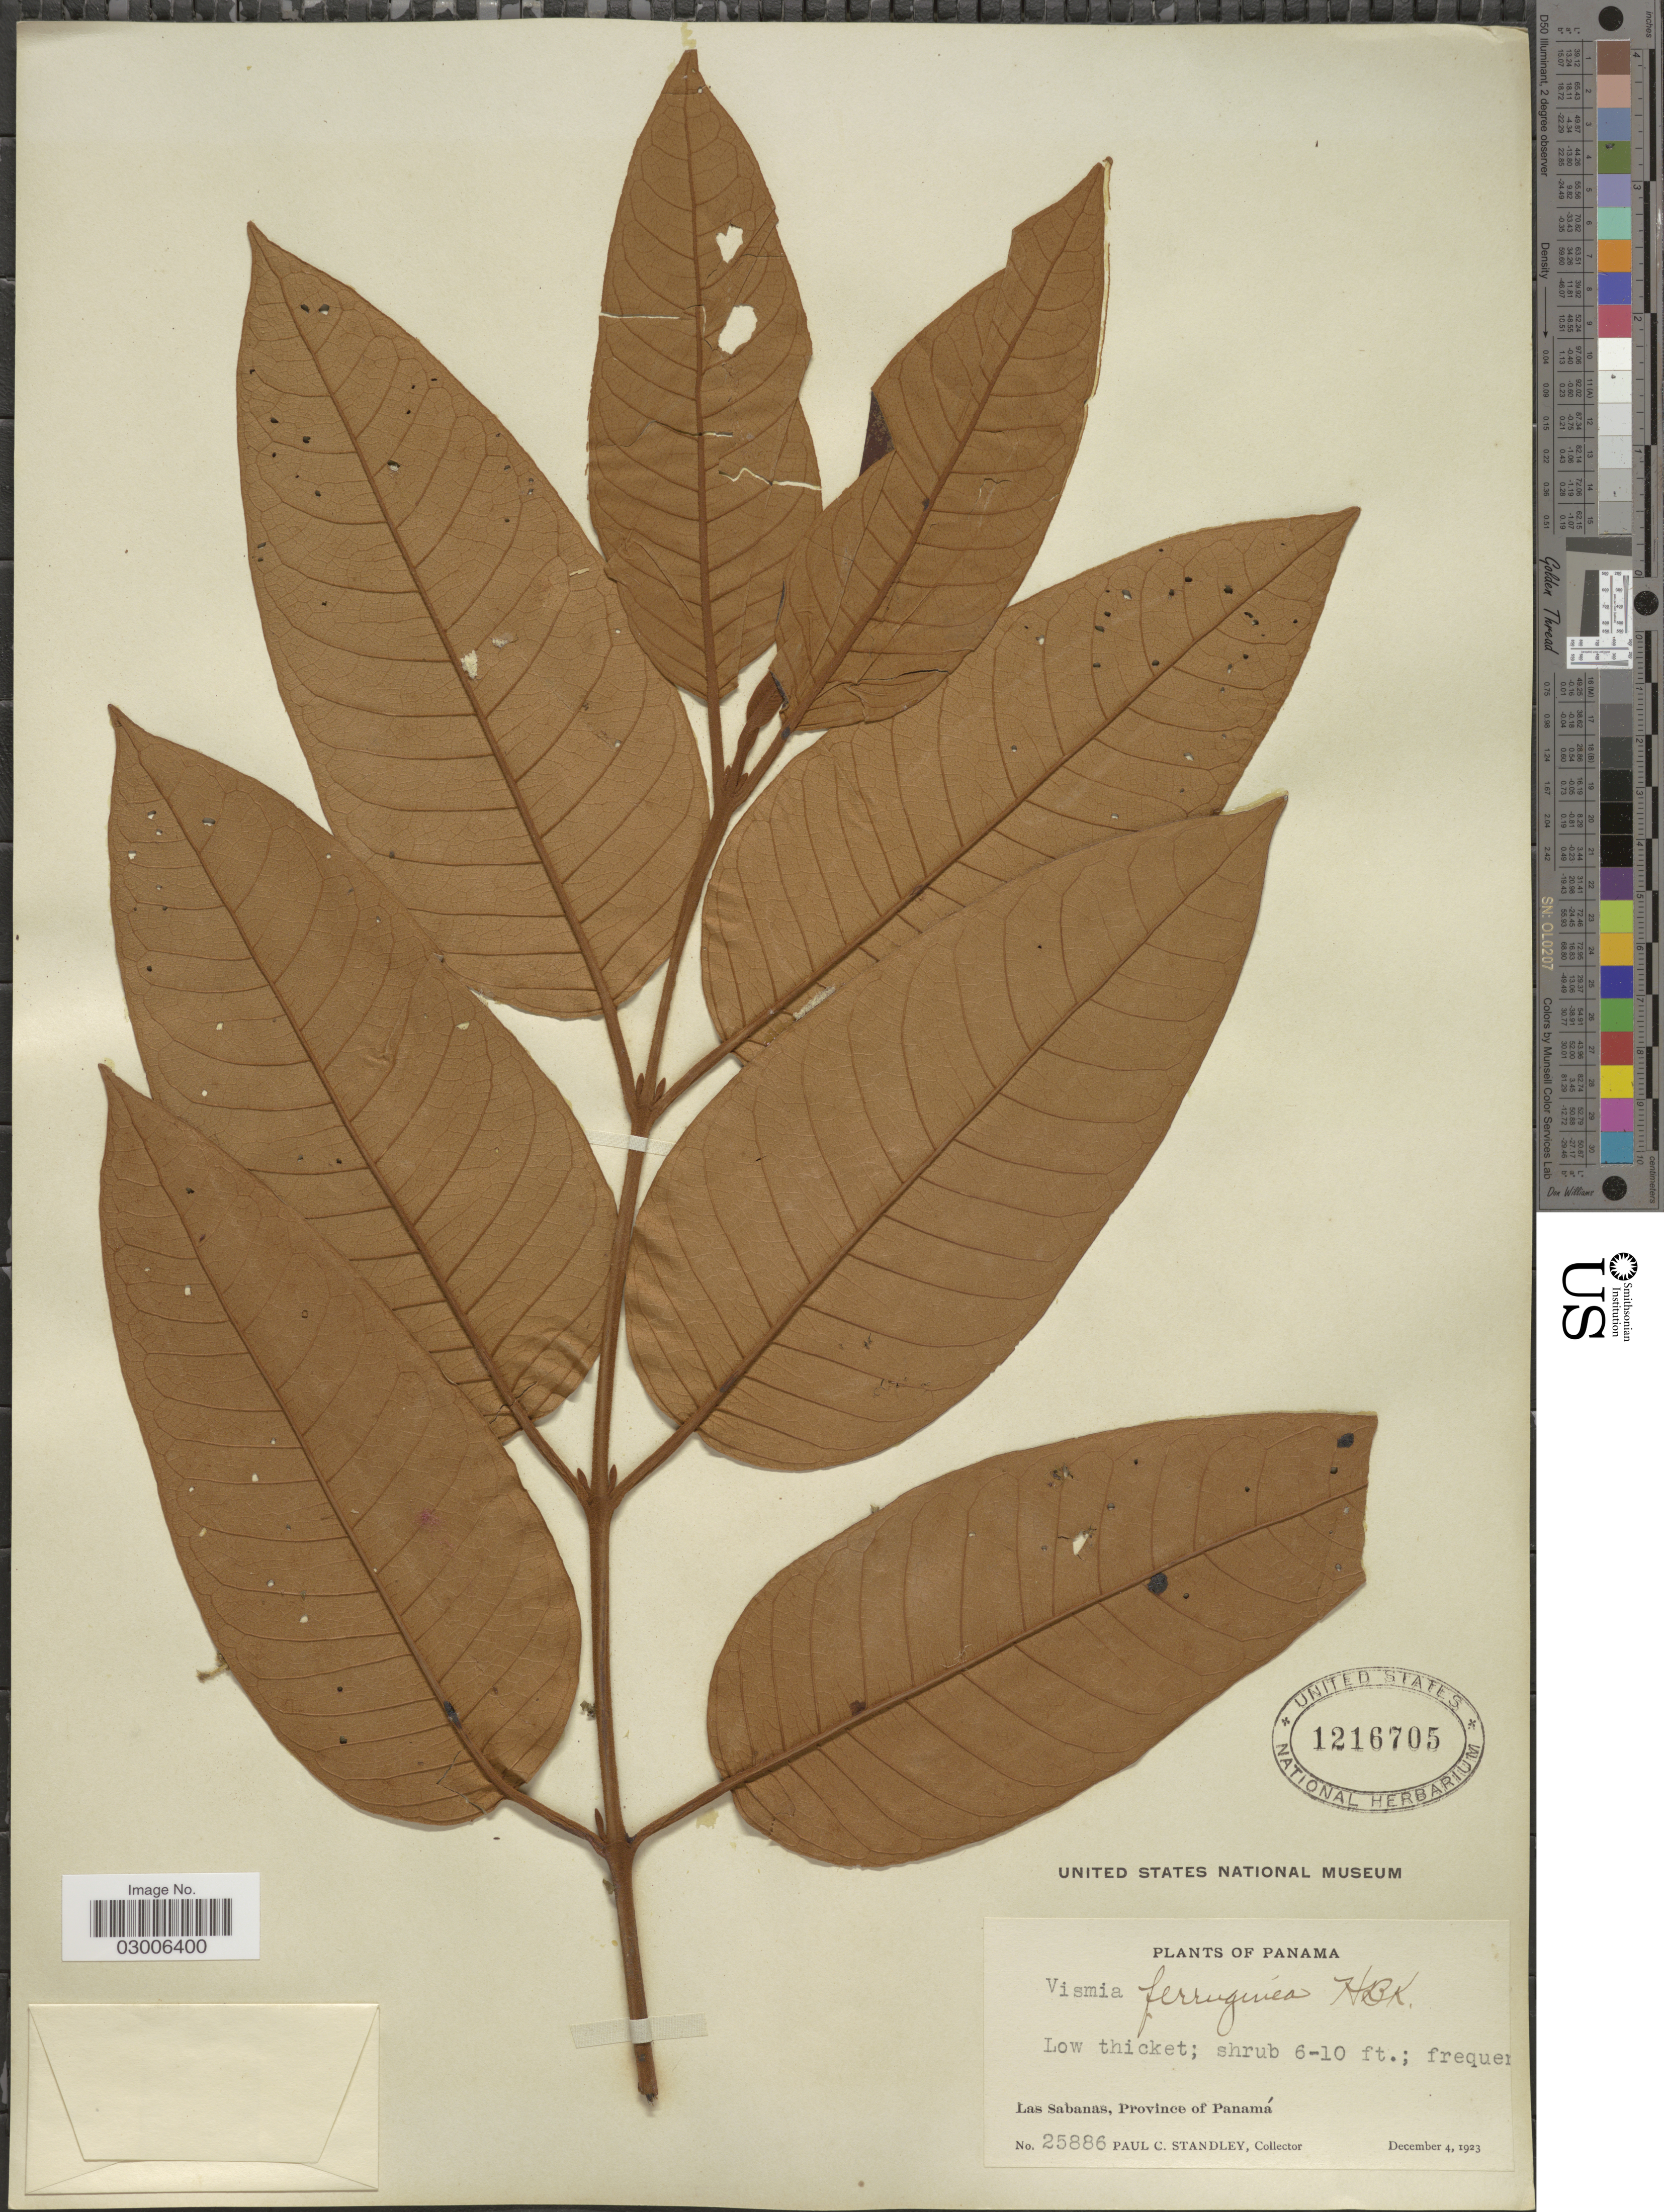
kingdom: Plantae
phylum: Tracheophyta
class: Magnoliopsida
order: Malpighiales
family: Hypericaceae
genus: Vismia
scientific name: Vismia sp.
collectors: P. C. Standley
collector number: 25886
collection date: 1923-12-04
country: Panama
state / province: Panamá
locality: Las Sabanas.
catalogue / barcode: US 1216705